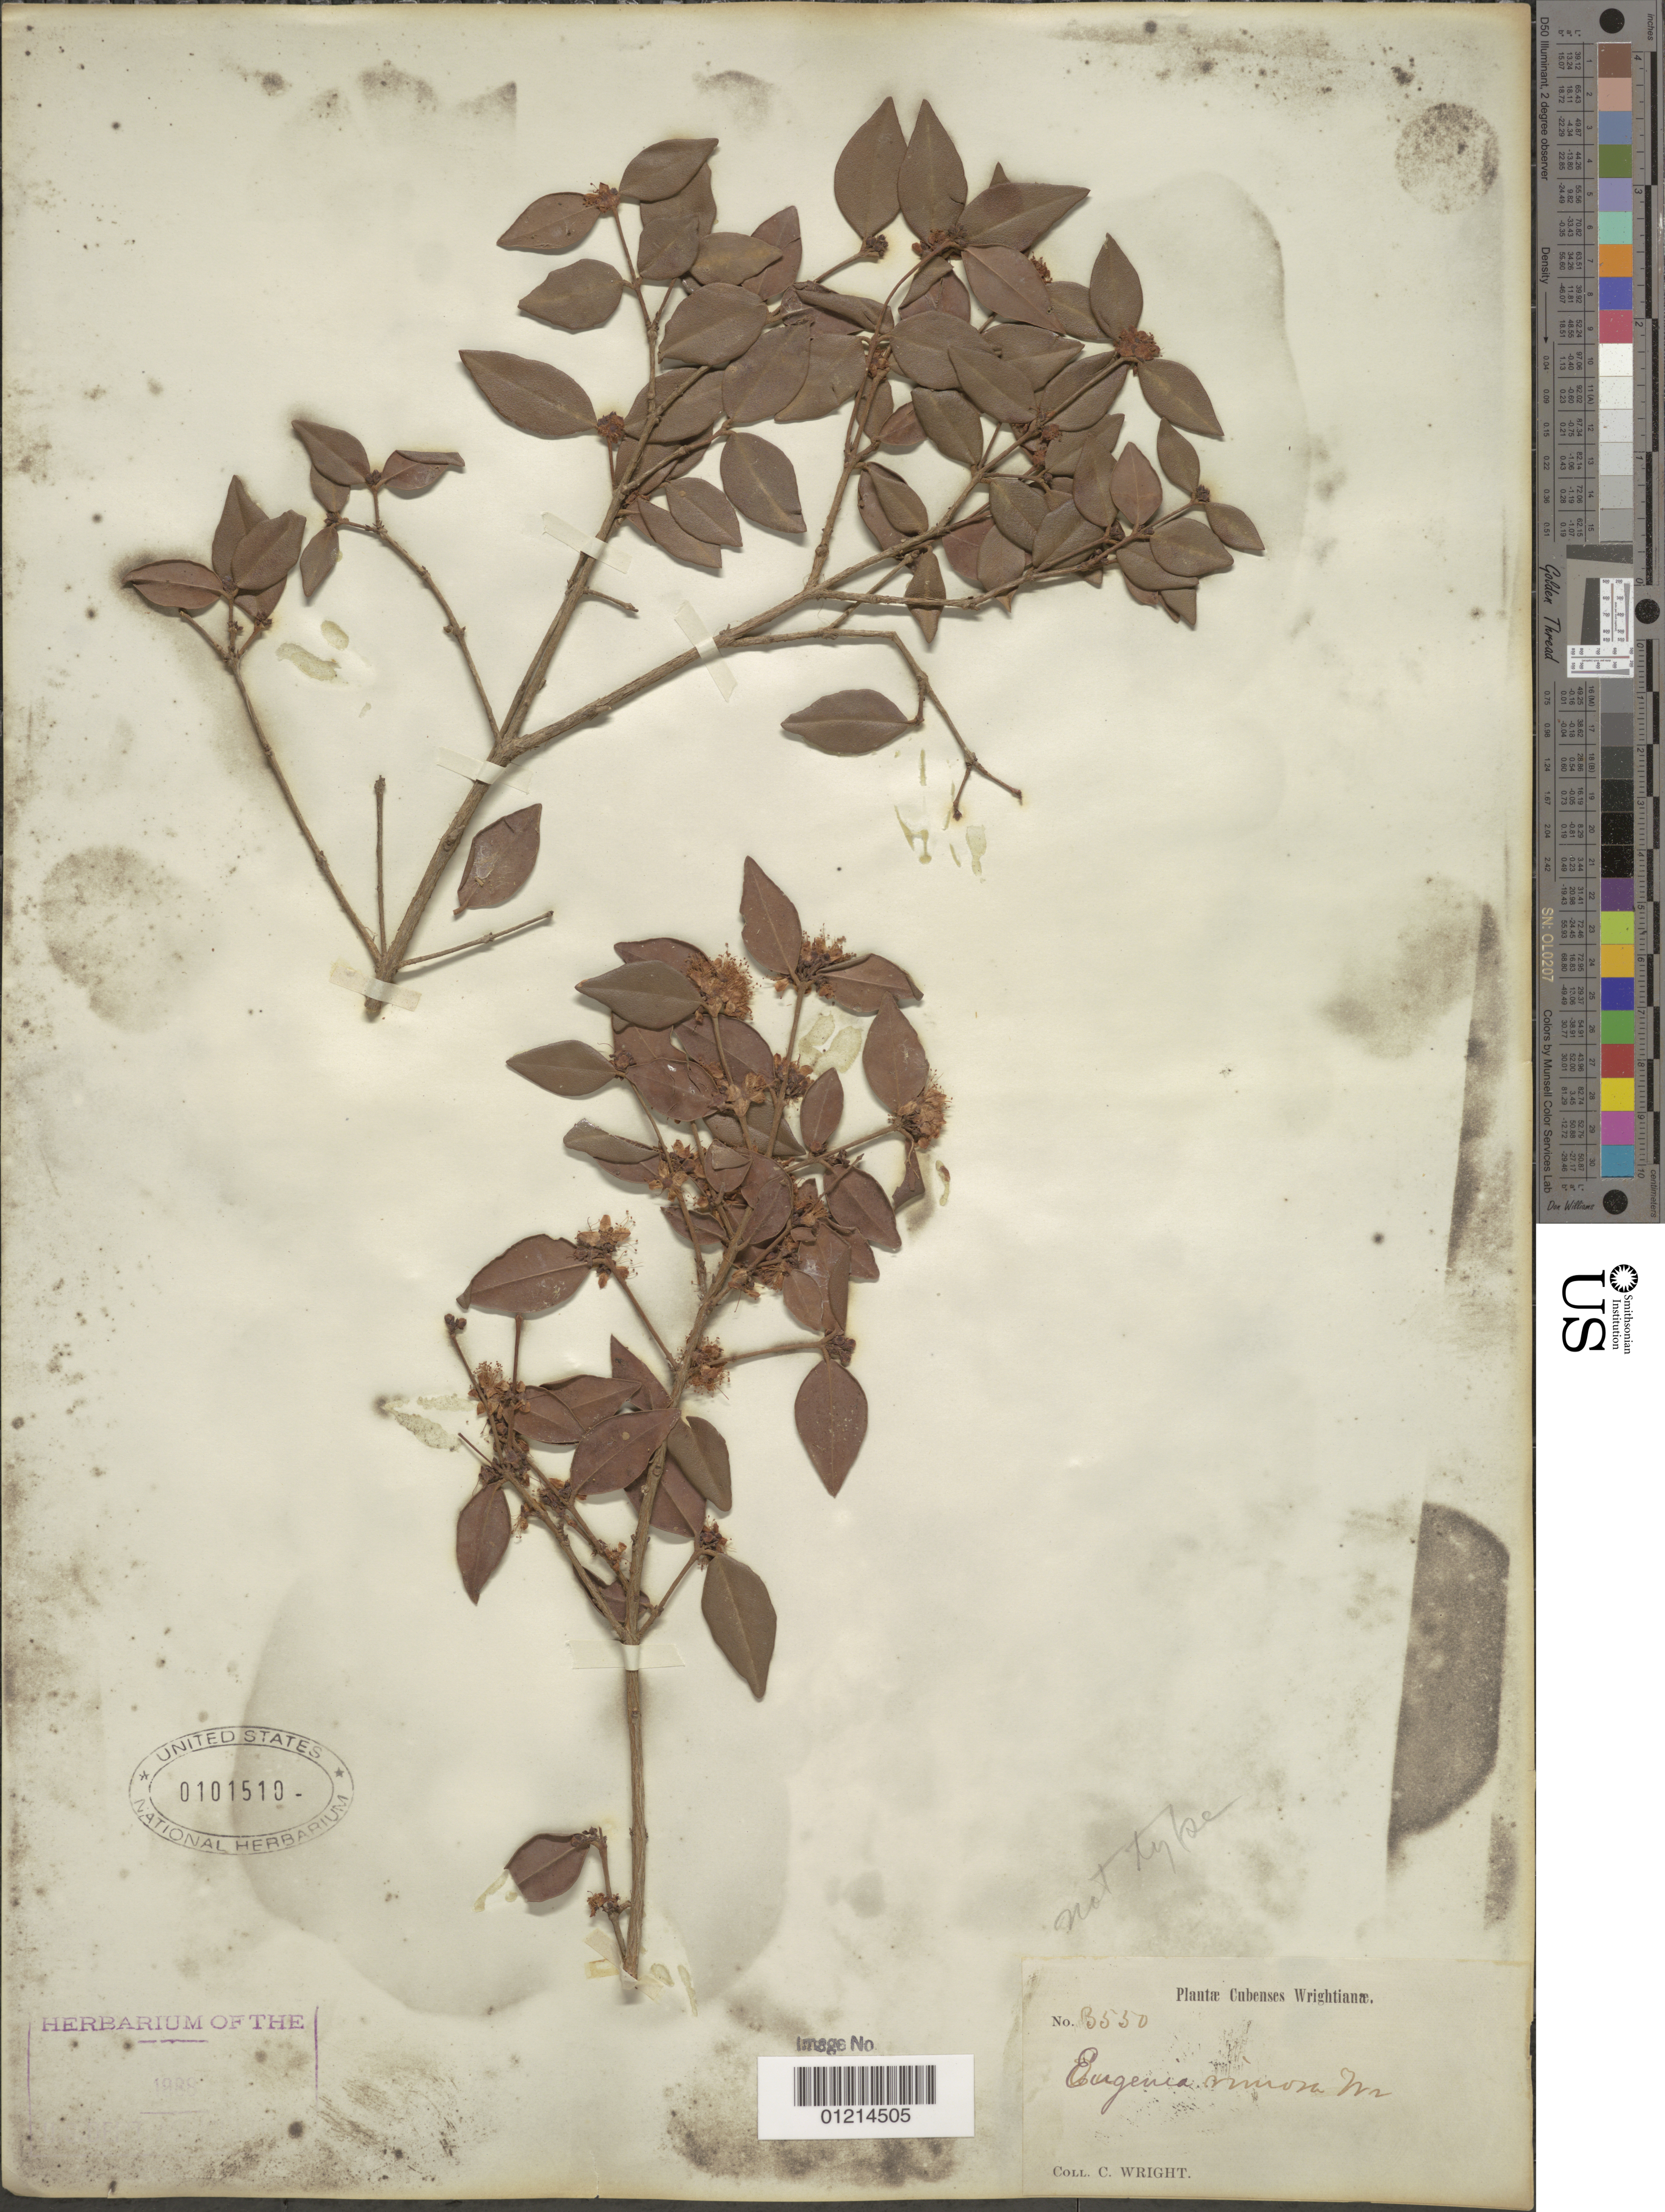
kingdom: Plantae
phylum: Tracheophyta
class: Magnoliopsida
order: Myrtales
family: Myrtaceae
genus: Eugenia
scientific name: Eugenia rimosa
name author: C. Wright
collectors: C. Wright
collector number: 3550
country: Cuba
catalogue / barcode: US 101510